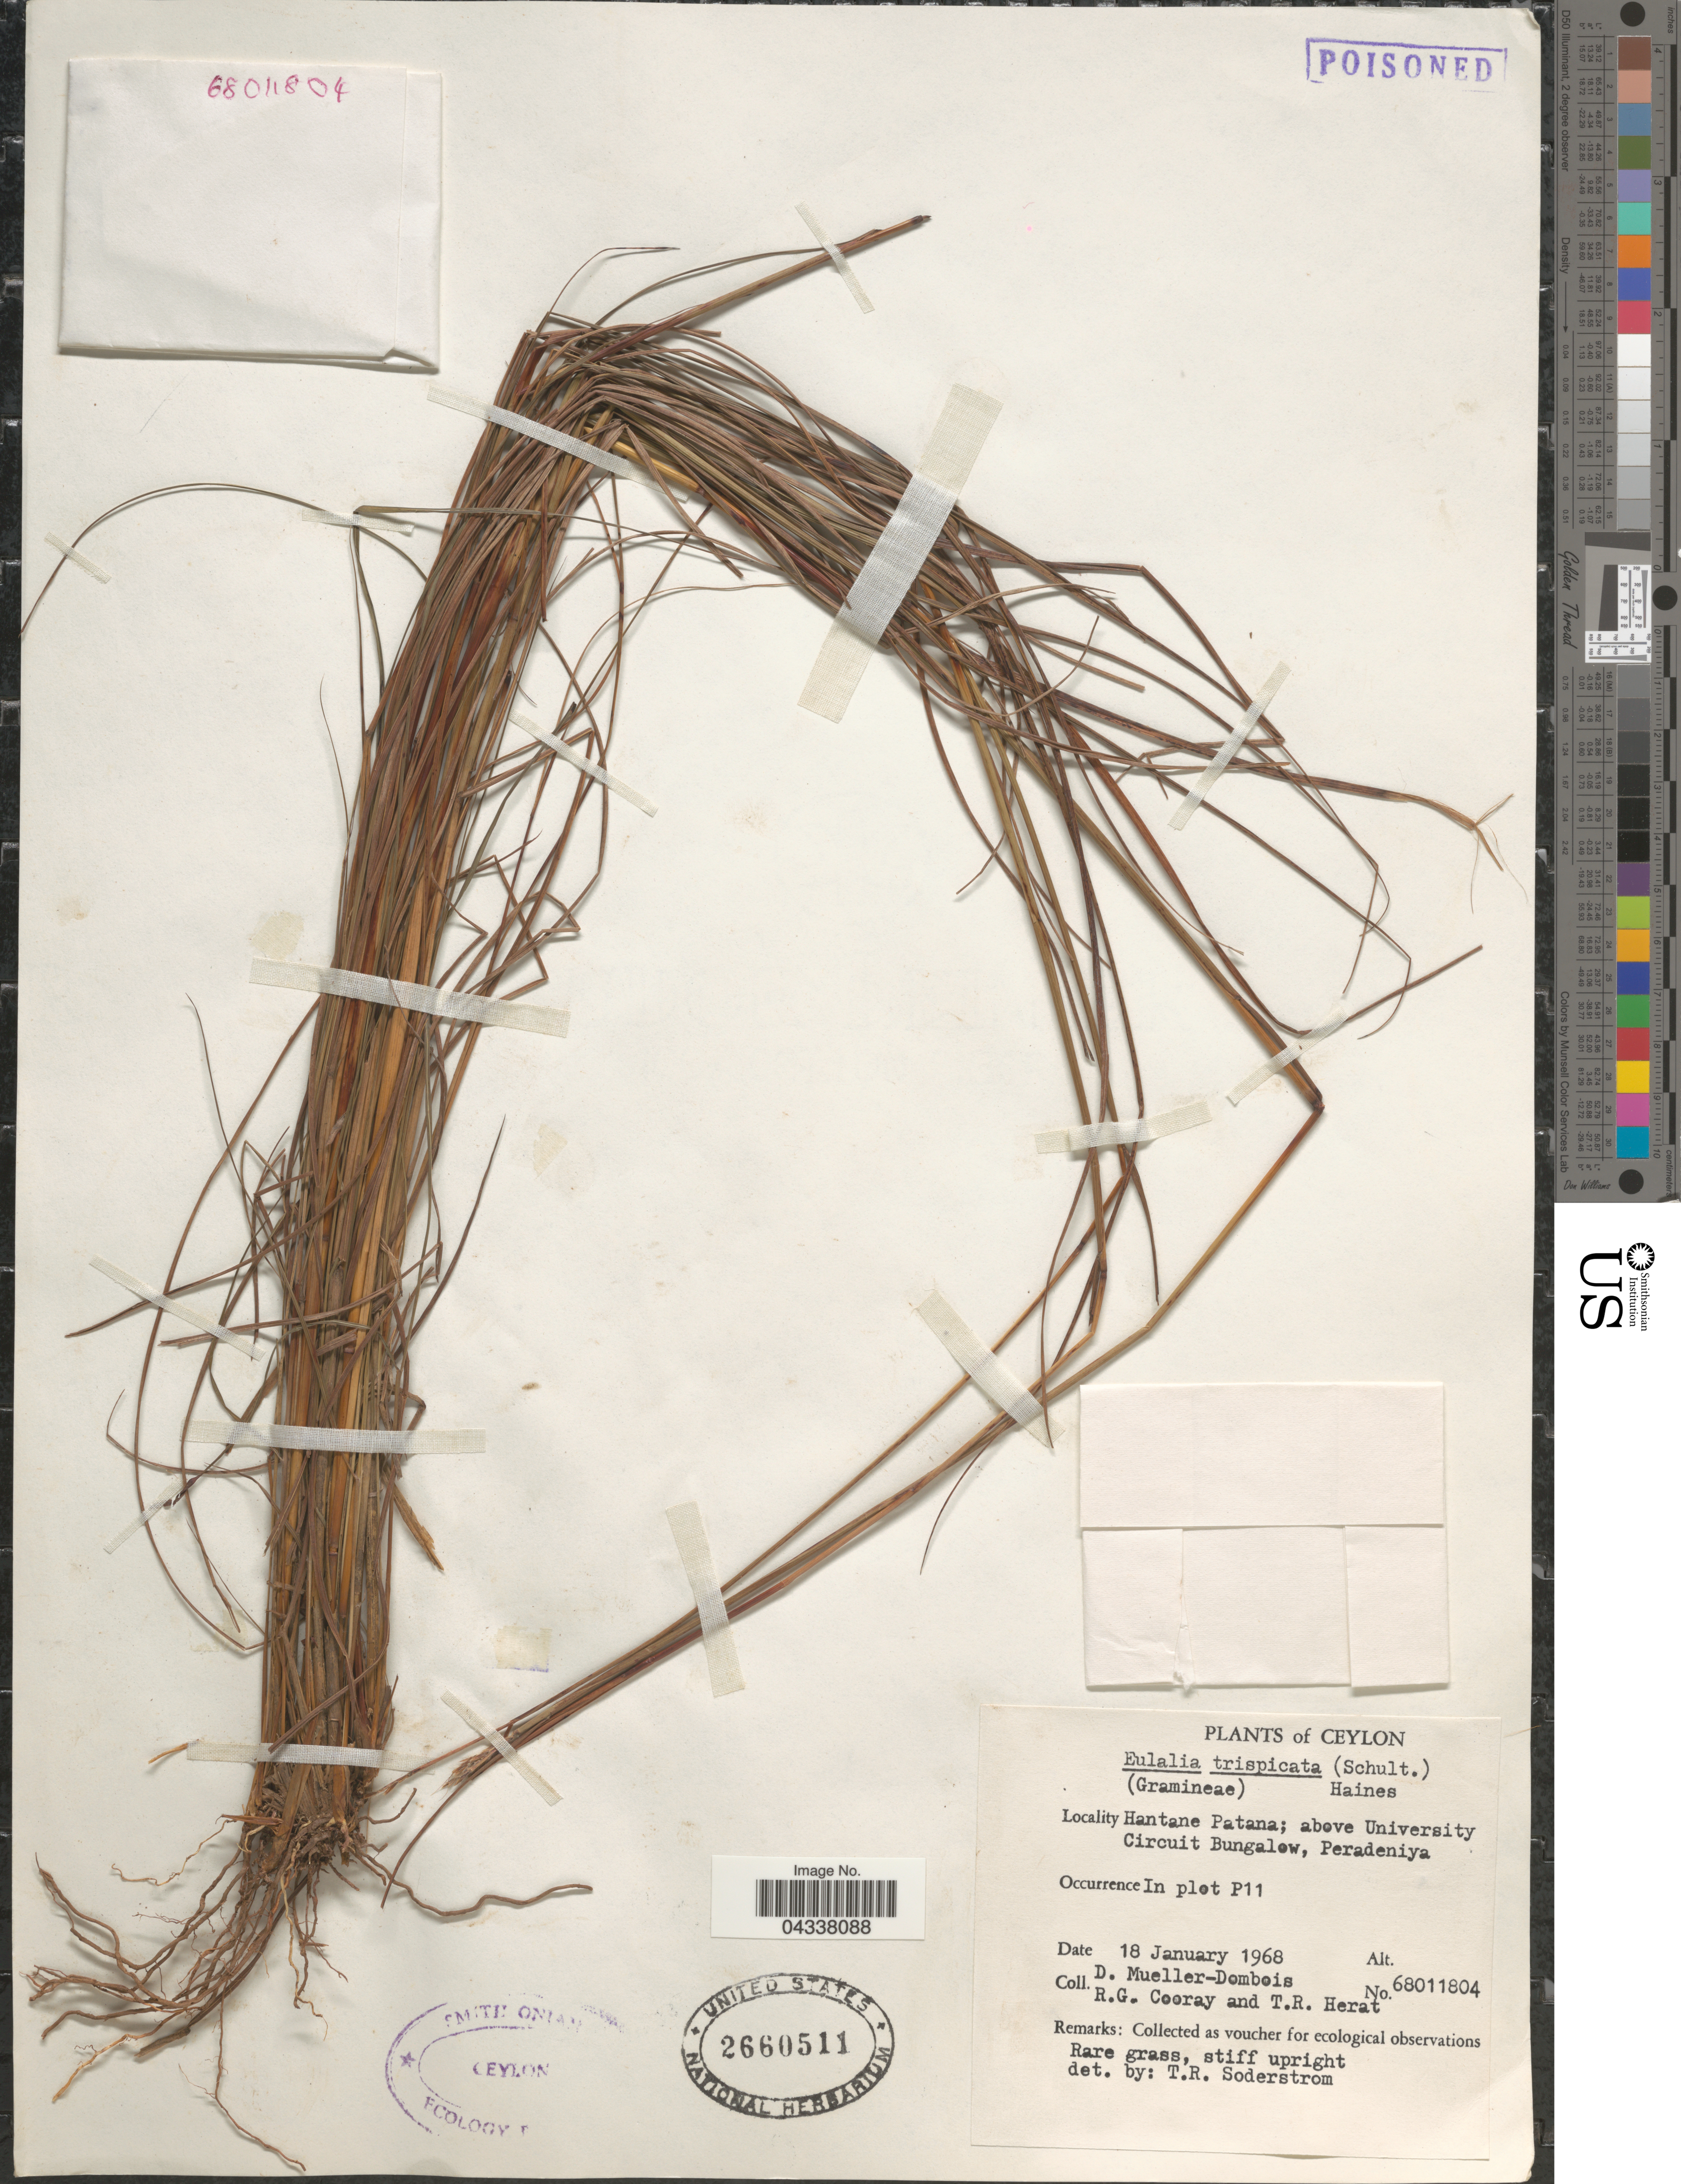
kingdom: Plantae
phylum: Tracheophyta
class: Liliopsida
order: Poales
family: Poaceae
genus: Pseudopogonatherum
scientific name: Pseudopogonatherum trispicatum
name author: (Schult.) Ohwi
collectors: D. Mueller-Dombois, R. Cooray & T. R. Herat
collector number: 68011804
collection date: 1968-01-18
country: Sri Lanka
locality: Ceylon. Hantane Patana; above University Circuit Bungalow, Peradeniya. In plot P11.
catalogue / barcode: US 2660511